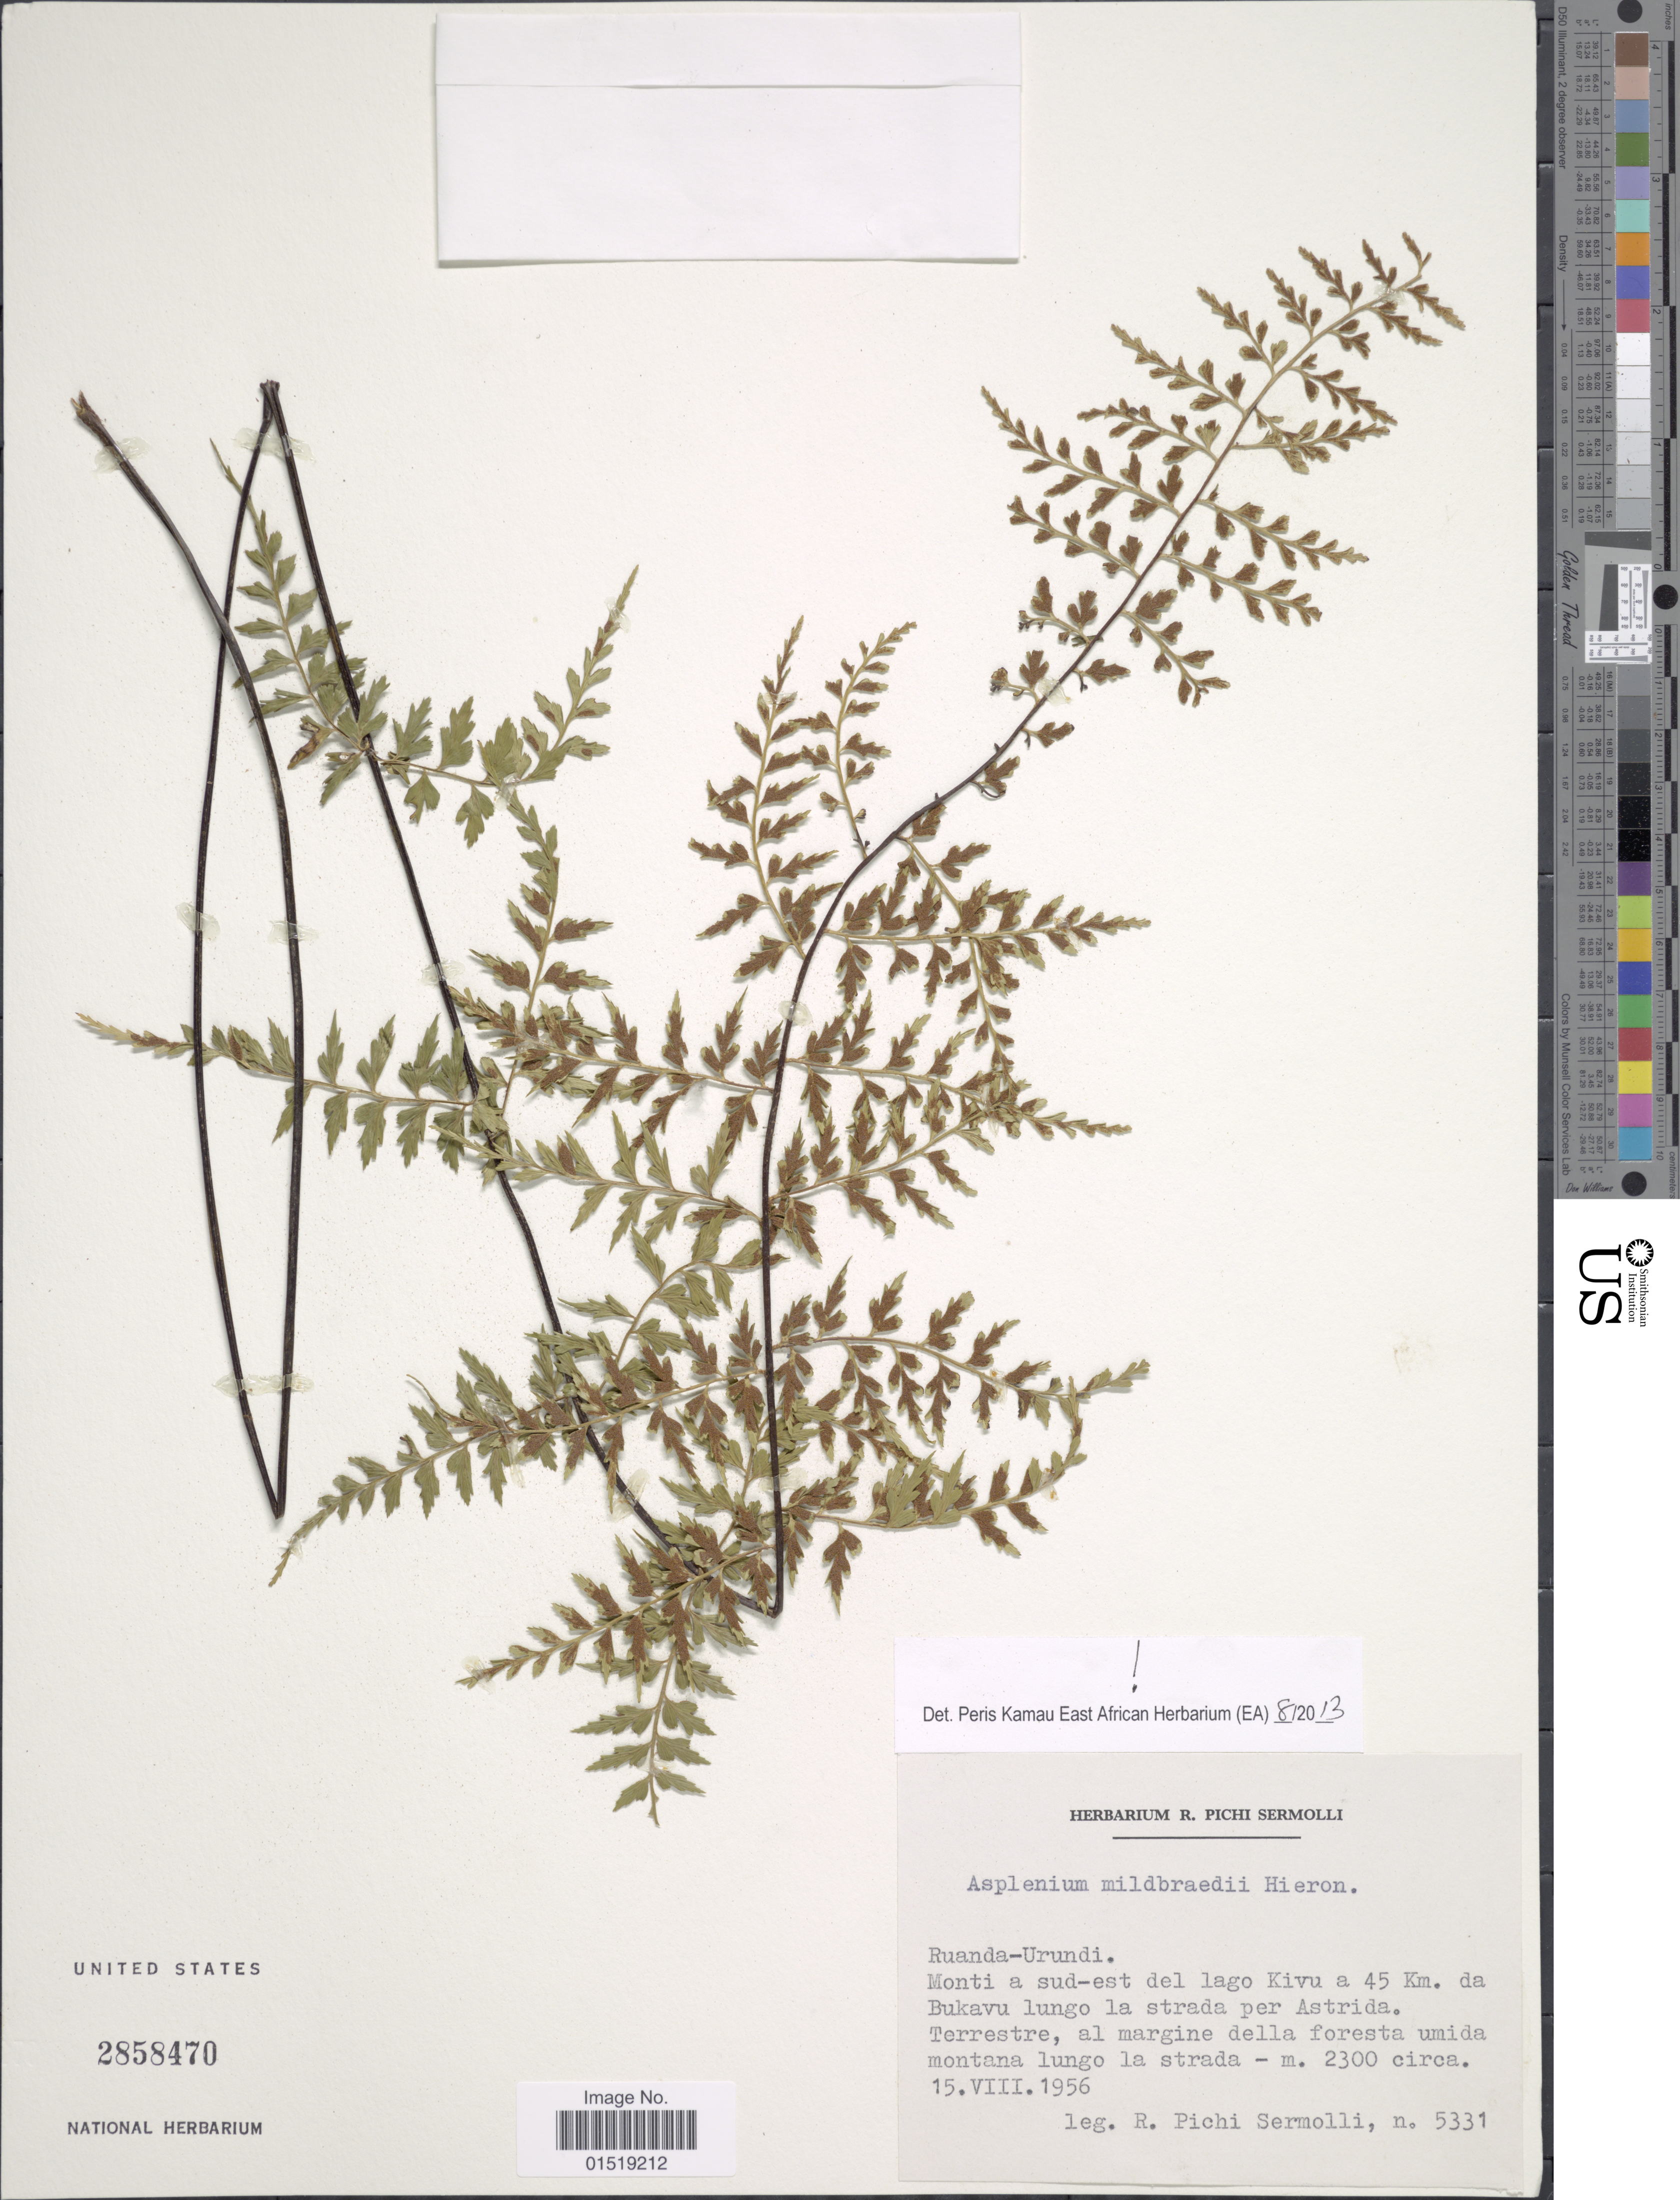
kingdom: Plantae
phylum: Tracheophyta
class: Polypodiopsida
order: Polypodiales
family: Aspleniaceae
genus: Asplenium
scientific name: Asplenium mildbraedii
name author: Hieron.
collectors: R. E. Pichi-Sermolli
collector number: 5331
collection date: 1956-08-15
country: Rwanda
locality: Ruanda-Urundi. Monti a sud-est del lago Kivu a 45 Km. da Bukavu lungo la strada per Astrida.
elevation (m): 2300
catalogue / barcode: US 2858470